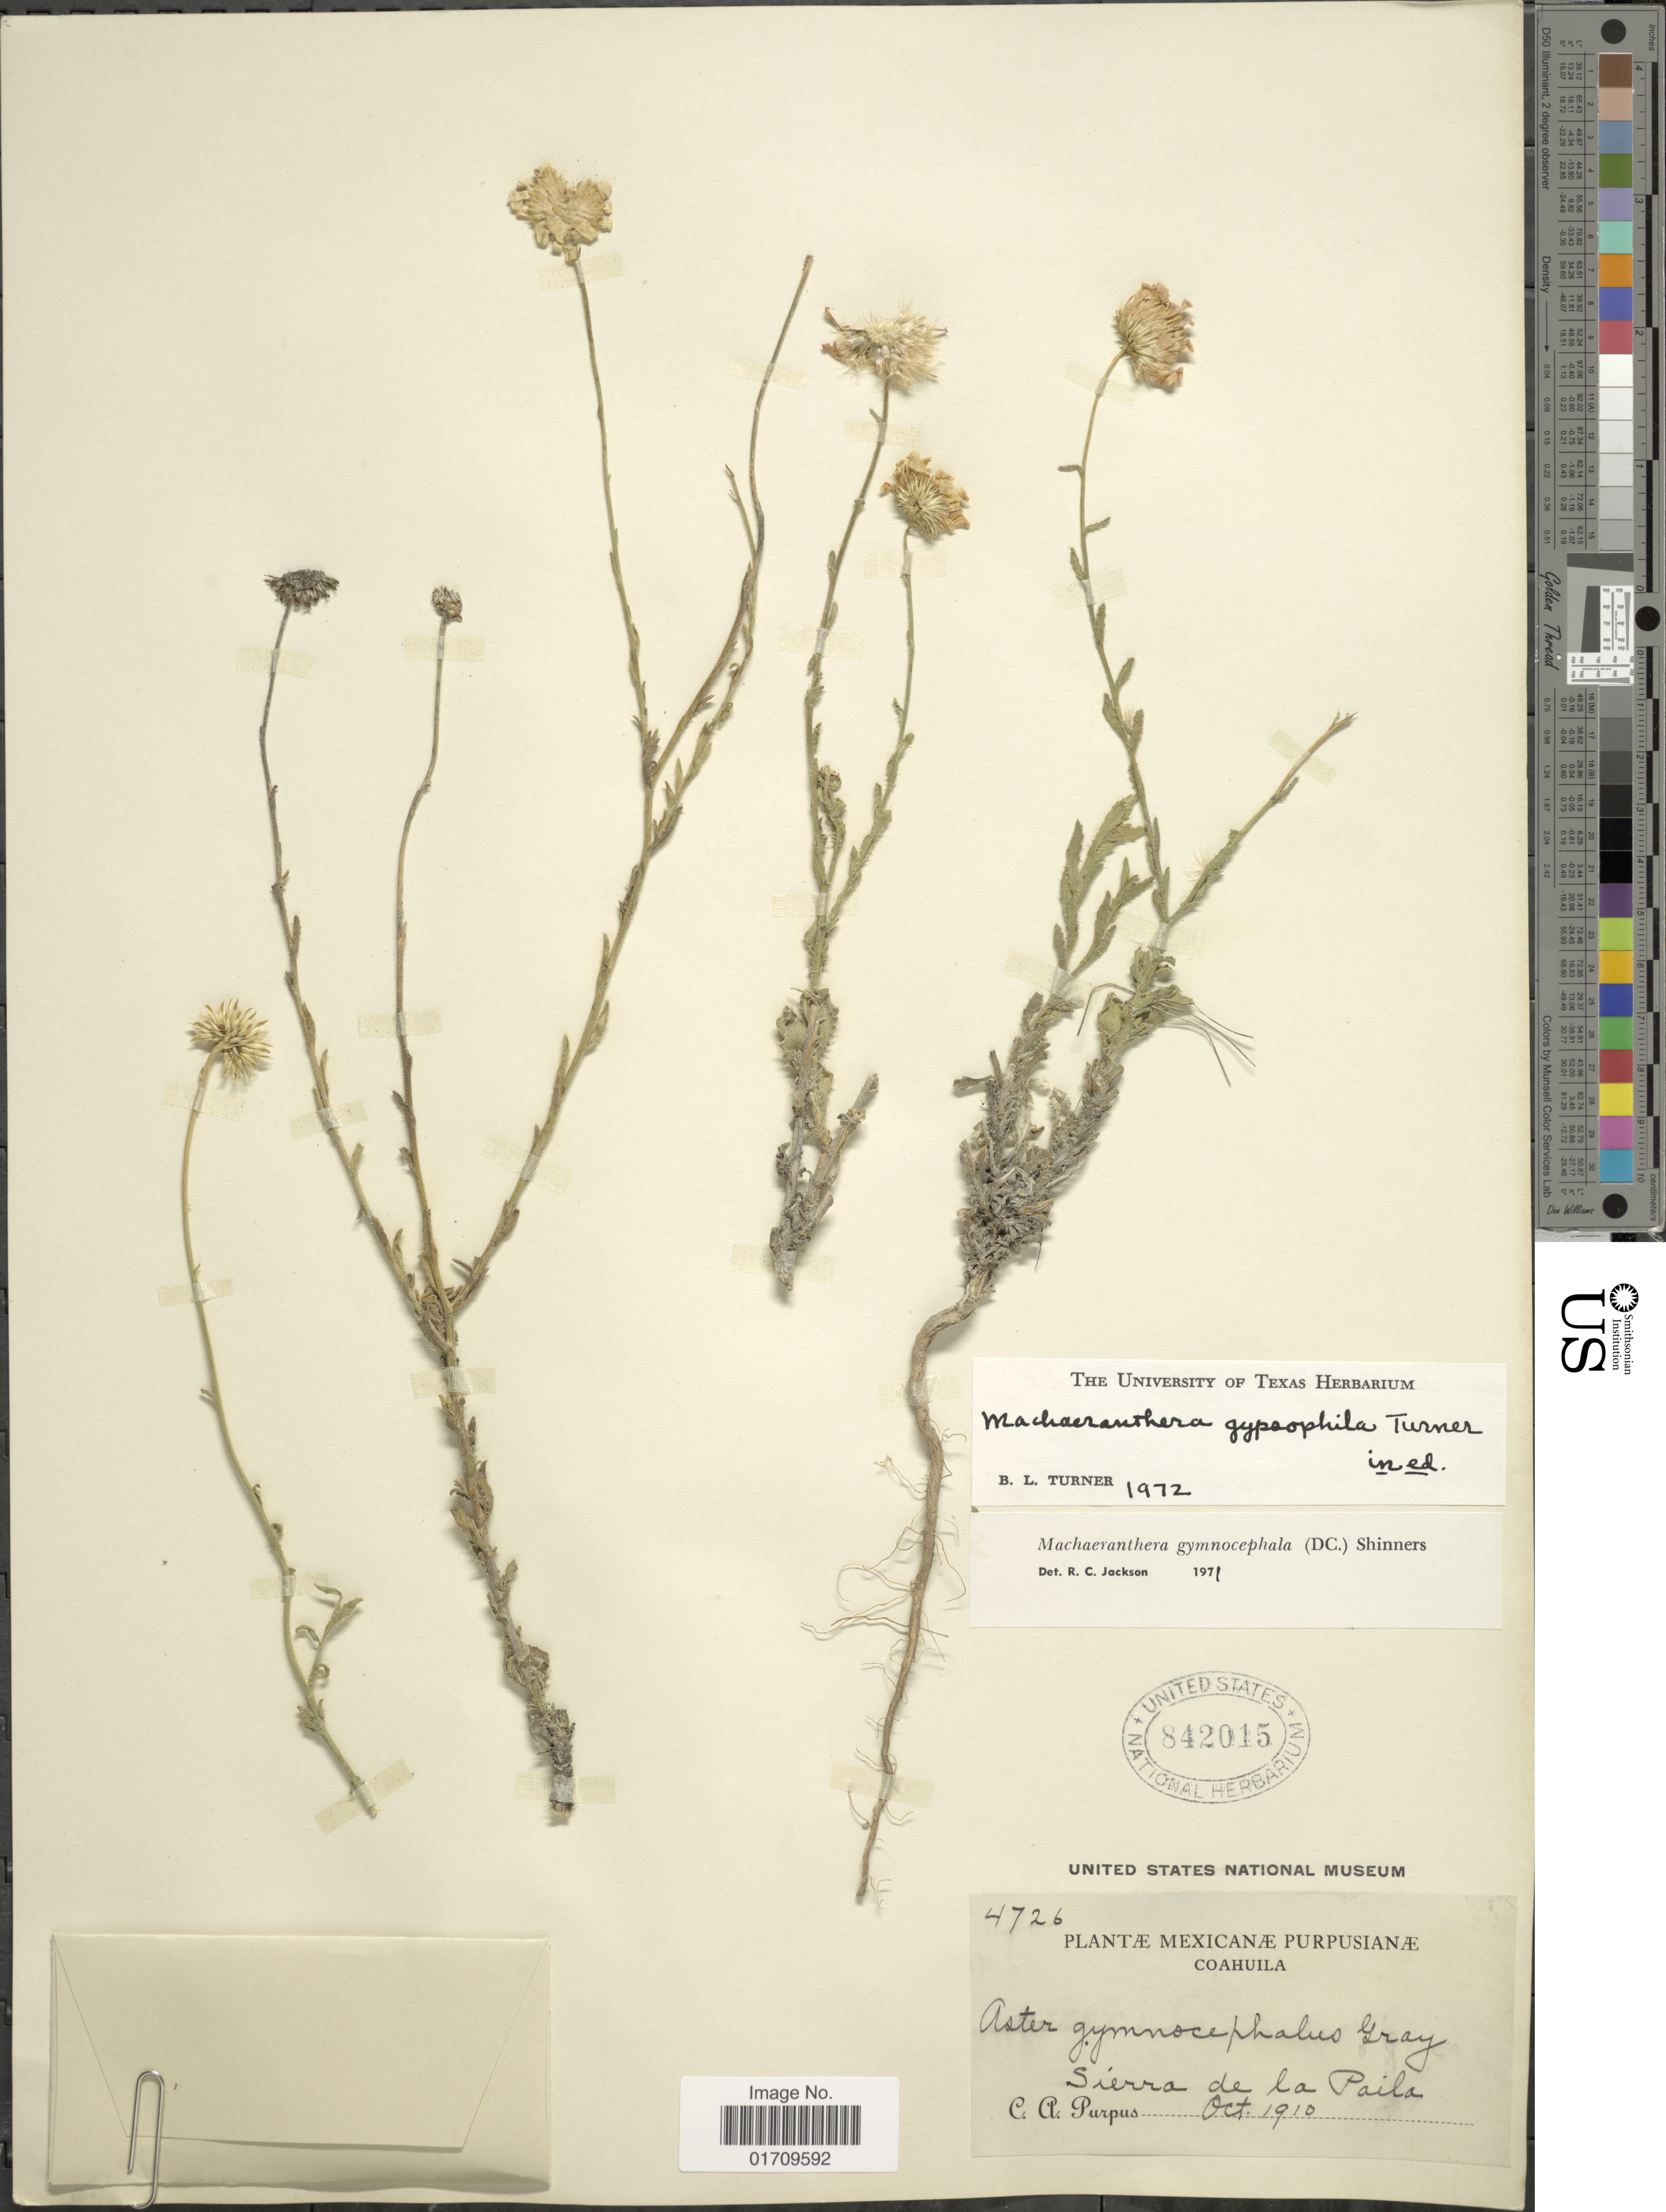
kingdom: Plantae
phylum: Tracheophyta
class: Magnoliopsida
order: Asterales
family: Asteraceae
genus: Machaeranthera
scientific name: Machaeranthera gypsophila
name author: B.L. Turner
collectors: C. A. Purpus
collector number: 4726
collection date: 1910-10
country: Mexico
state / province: Coahuila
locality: Sierra de la Paila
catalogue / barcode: US 842015